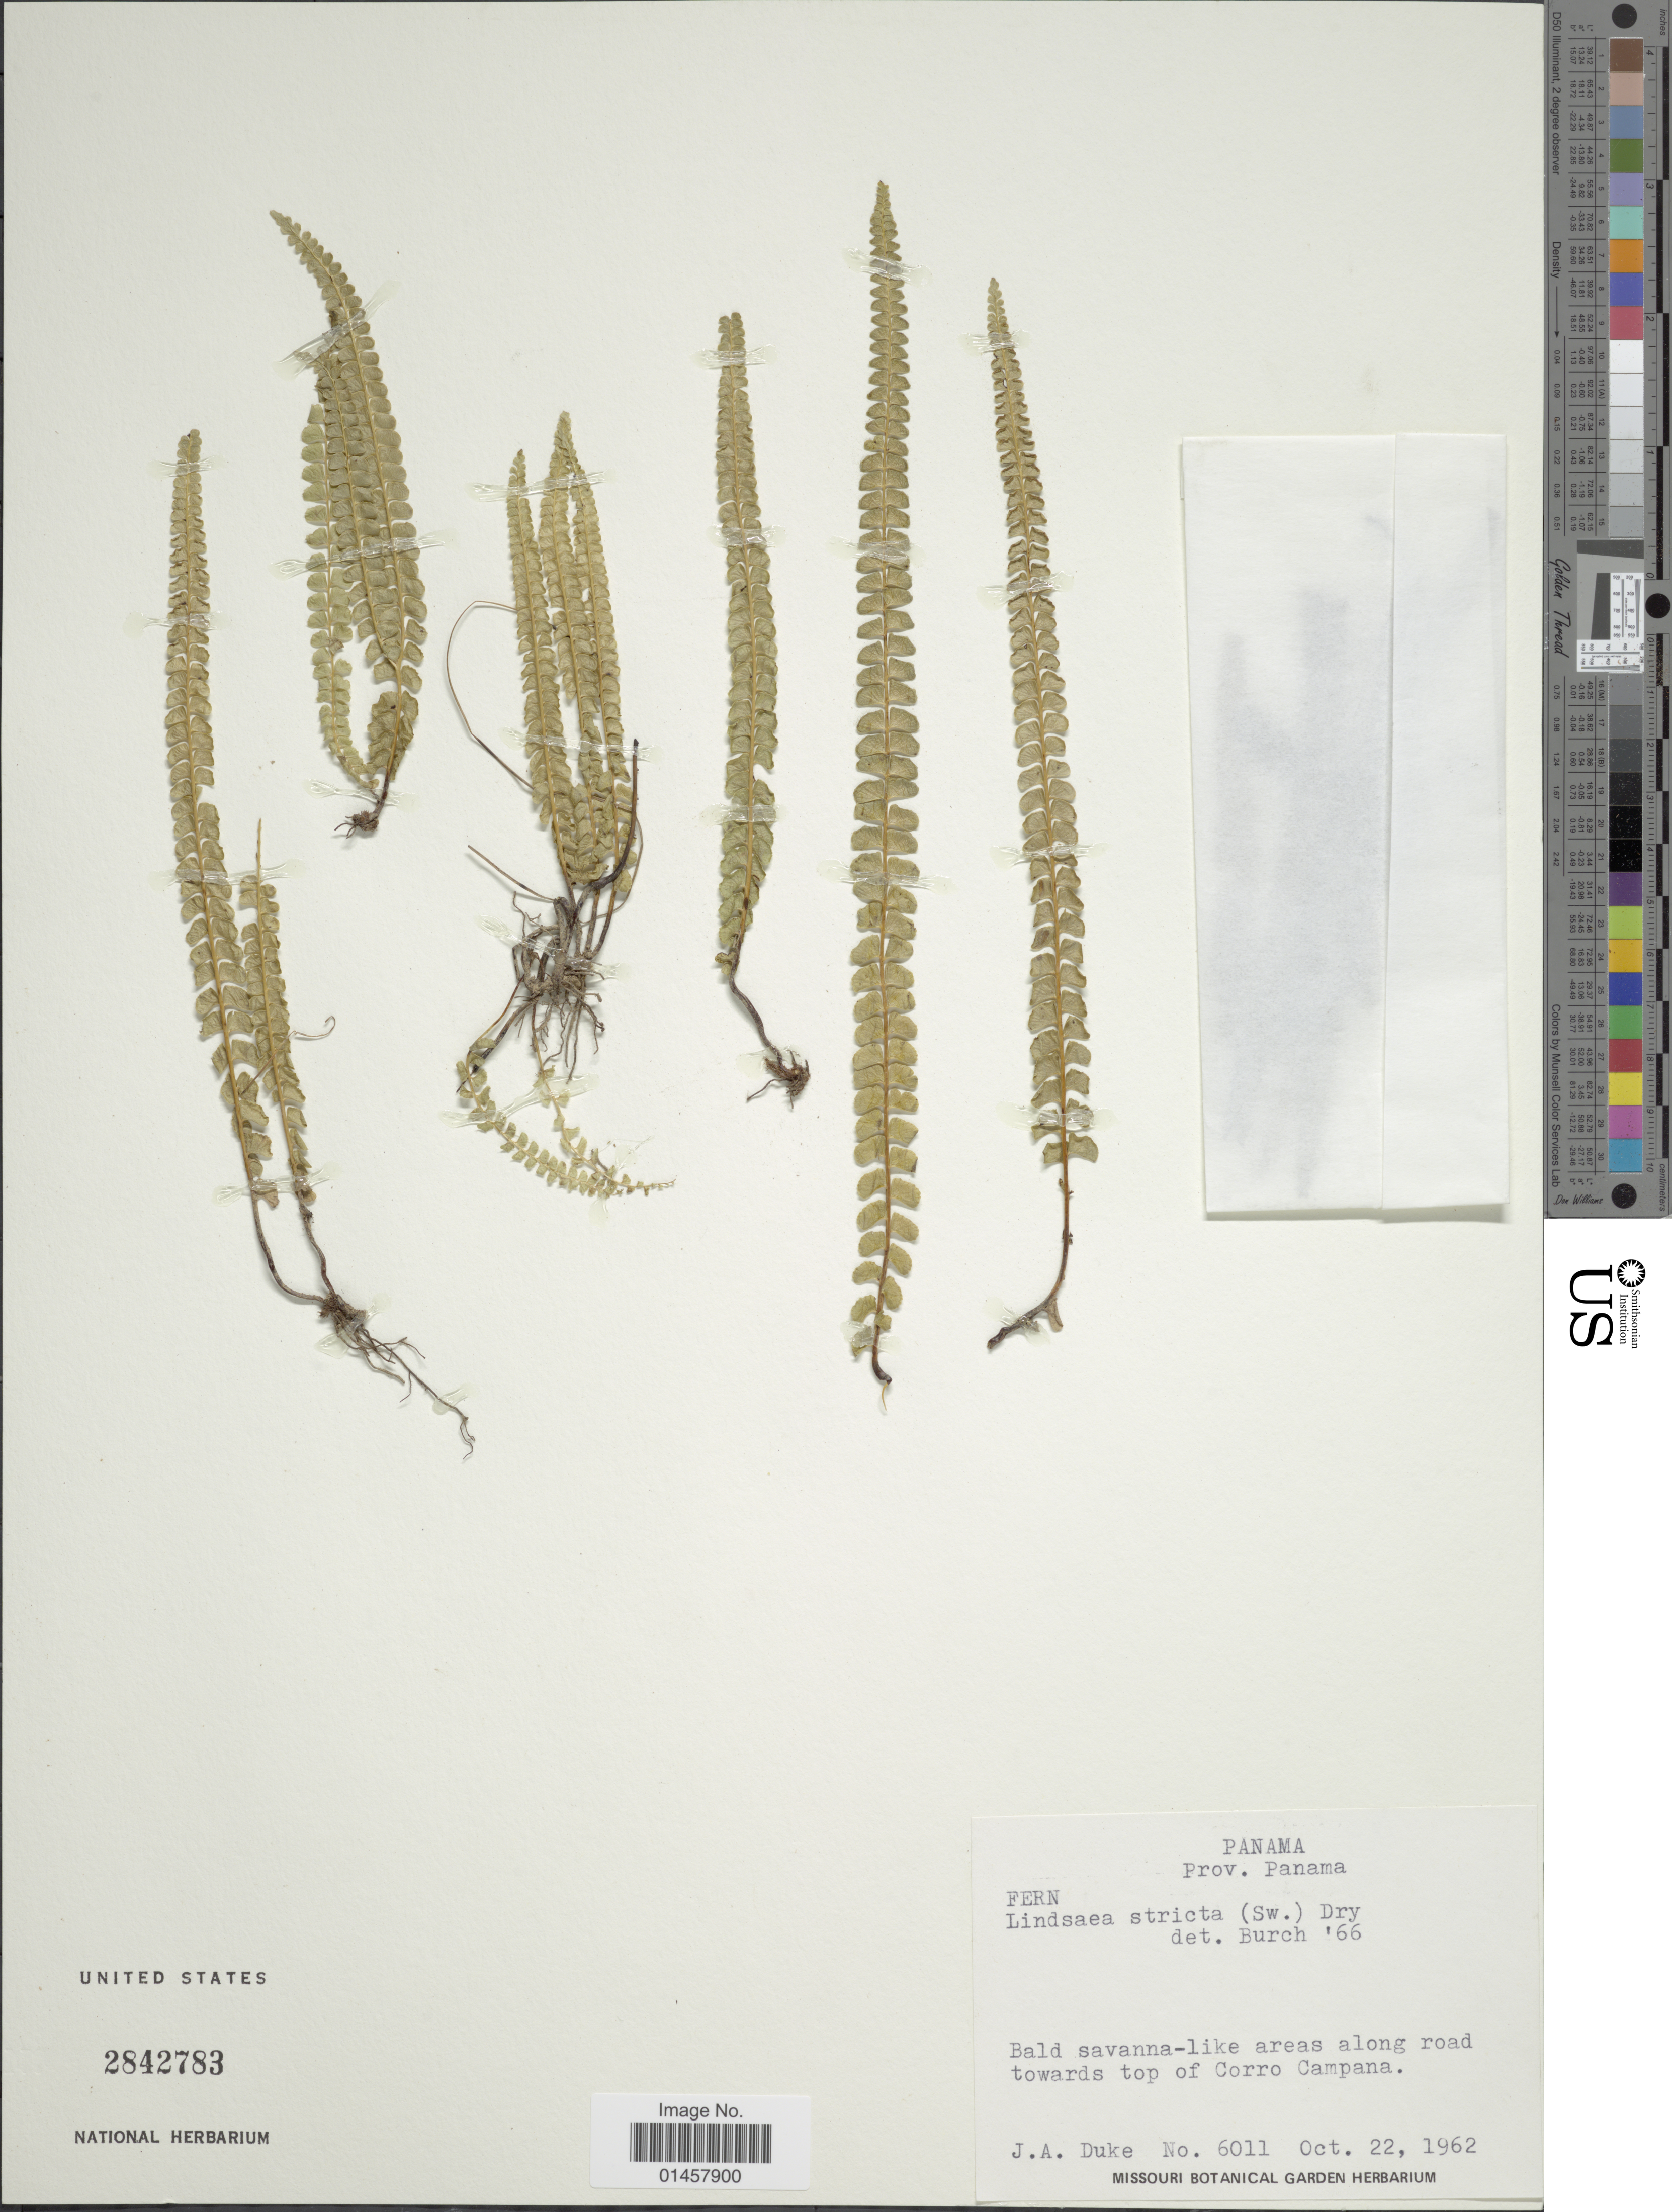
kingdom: Plantae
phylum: Tracheophyta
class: Polypodiopsida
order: Polypodiales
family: Lindsaeaceae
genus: Lindsaea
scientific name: Lindsaea stricta f. stricta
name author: (Sw.) Dryand.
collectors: J. A. Duke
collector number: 6011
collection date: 1962-10-22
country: Panama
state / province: Panamá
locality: Prov. Panama, bald savanna-like areas along road towards top of Corro Campana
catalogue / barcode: US 2842783